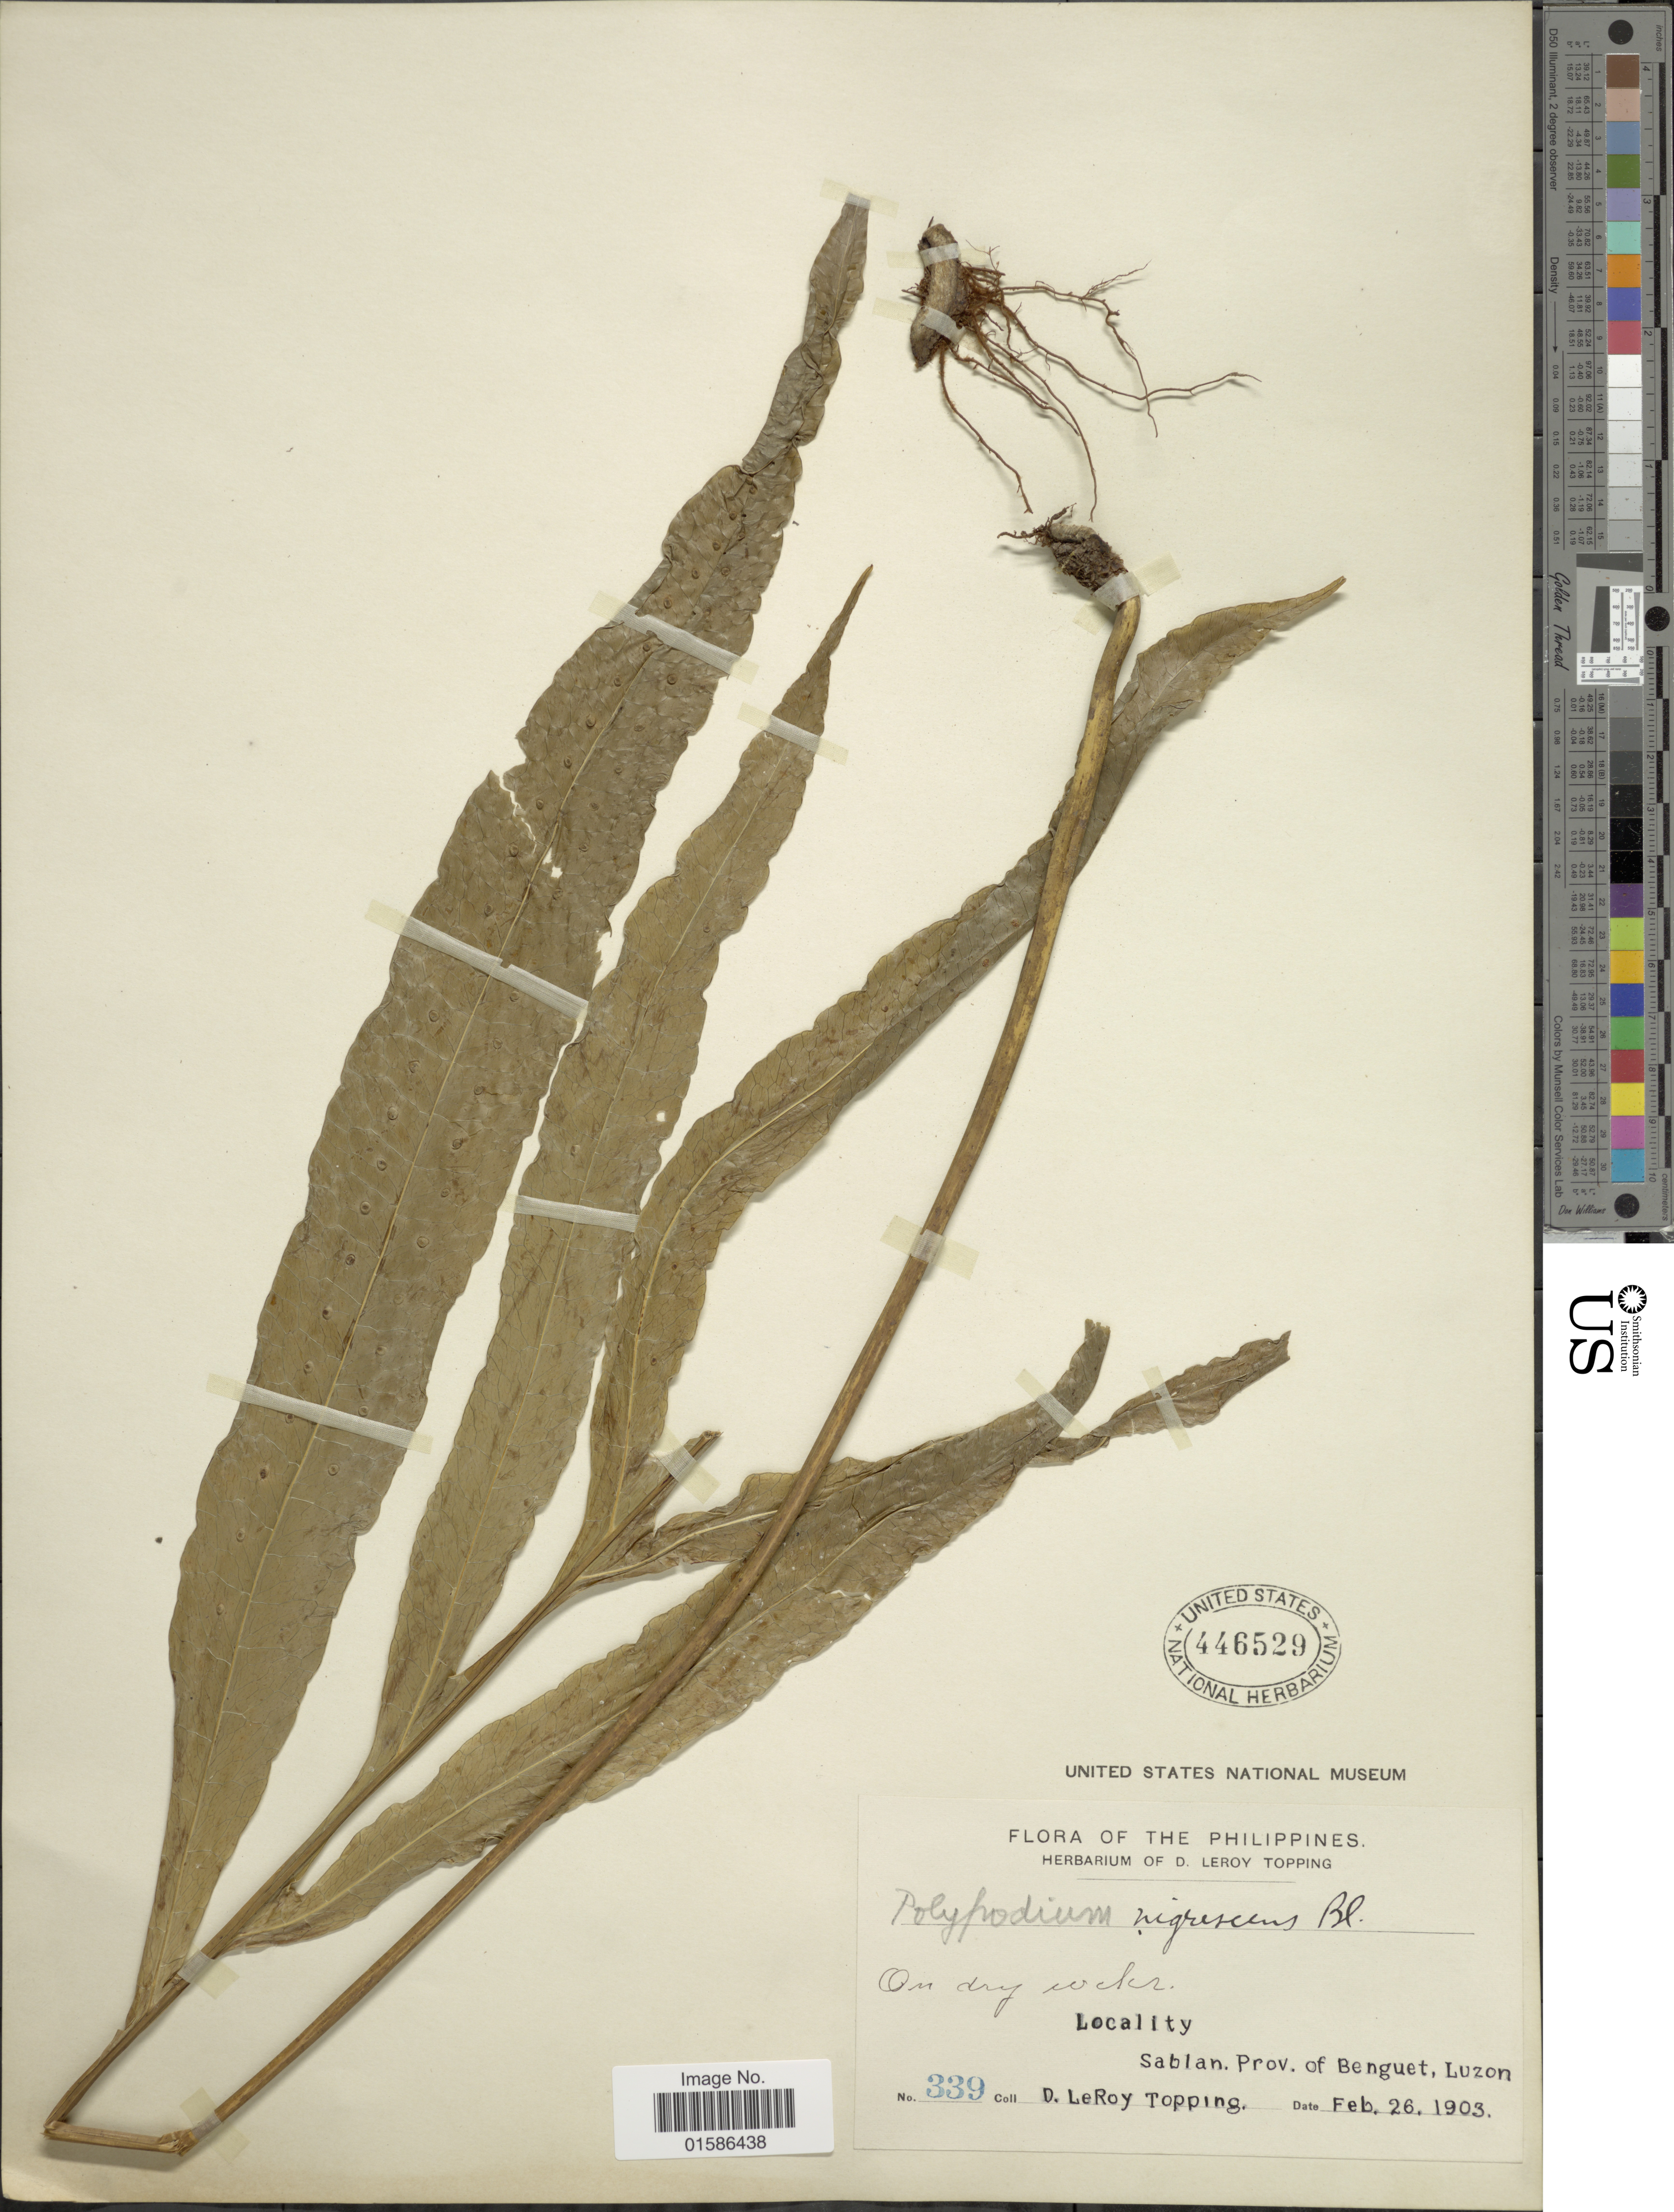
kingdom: Plantae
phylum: Tracheophyta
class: Polypodiopsida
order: Polypodiales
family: Polypodiaceae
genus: Microsorum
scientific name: Microsorum membranifolium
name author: (R. Br.) Ching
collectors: D. L. Topping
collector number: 339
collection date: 1903-02-26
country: Philippines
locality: Sablan, Prov. of Benguet, Luzon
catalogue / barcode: US 446529